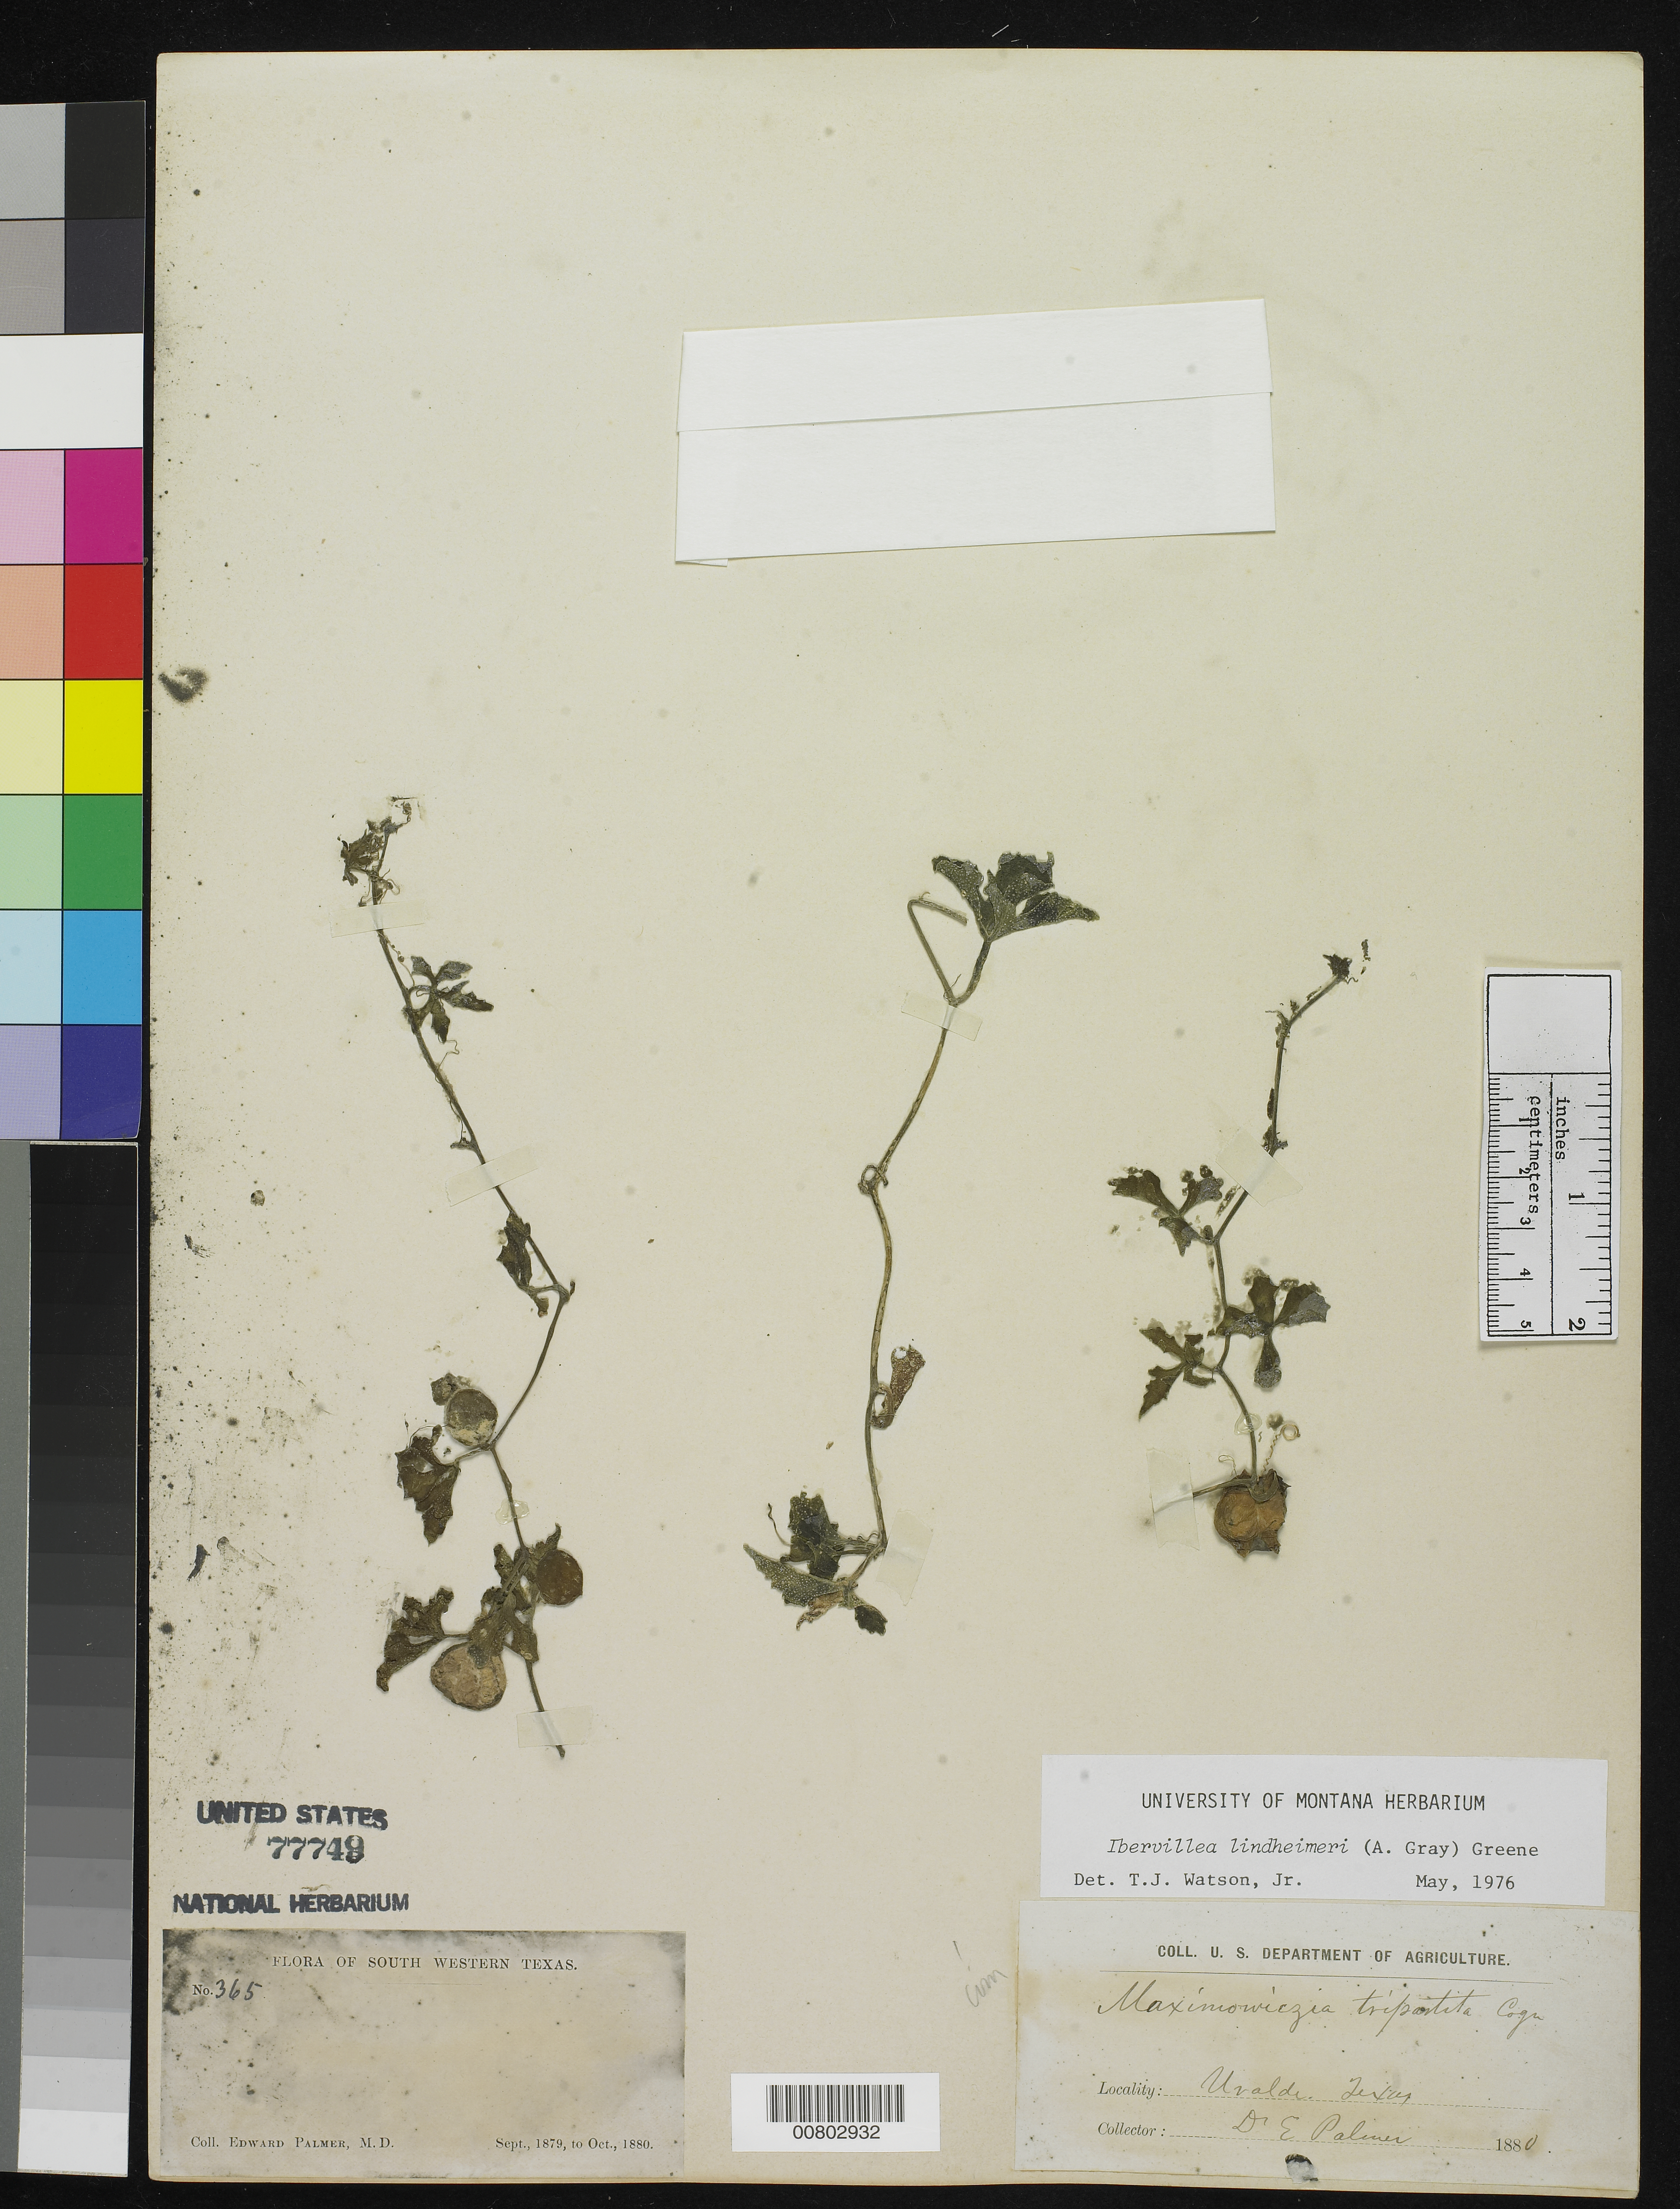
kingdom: Plantae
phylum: Tracheophyta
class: Magnoliopsida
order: Cucurbitales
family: Cucurbitaceae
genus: Ibervillea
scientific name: Ibervillea lindheimeri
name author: (A. Gray) Greene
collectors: E. Palmer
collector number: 365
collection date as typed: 1880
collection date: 1880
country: United States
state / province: Texas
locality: Uvalde, Texas.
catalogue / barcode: US 77749